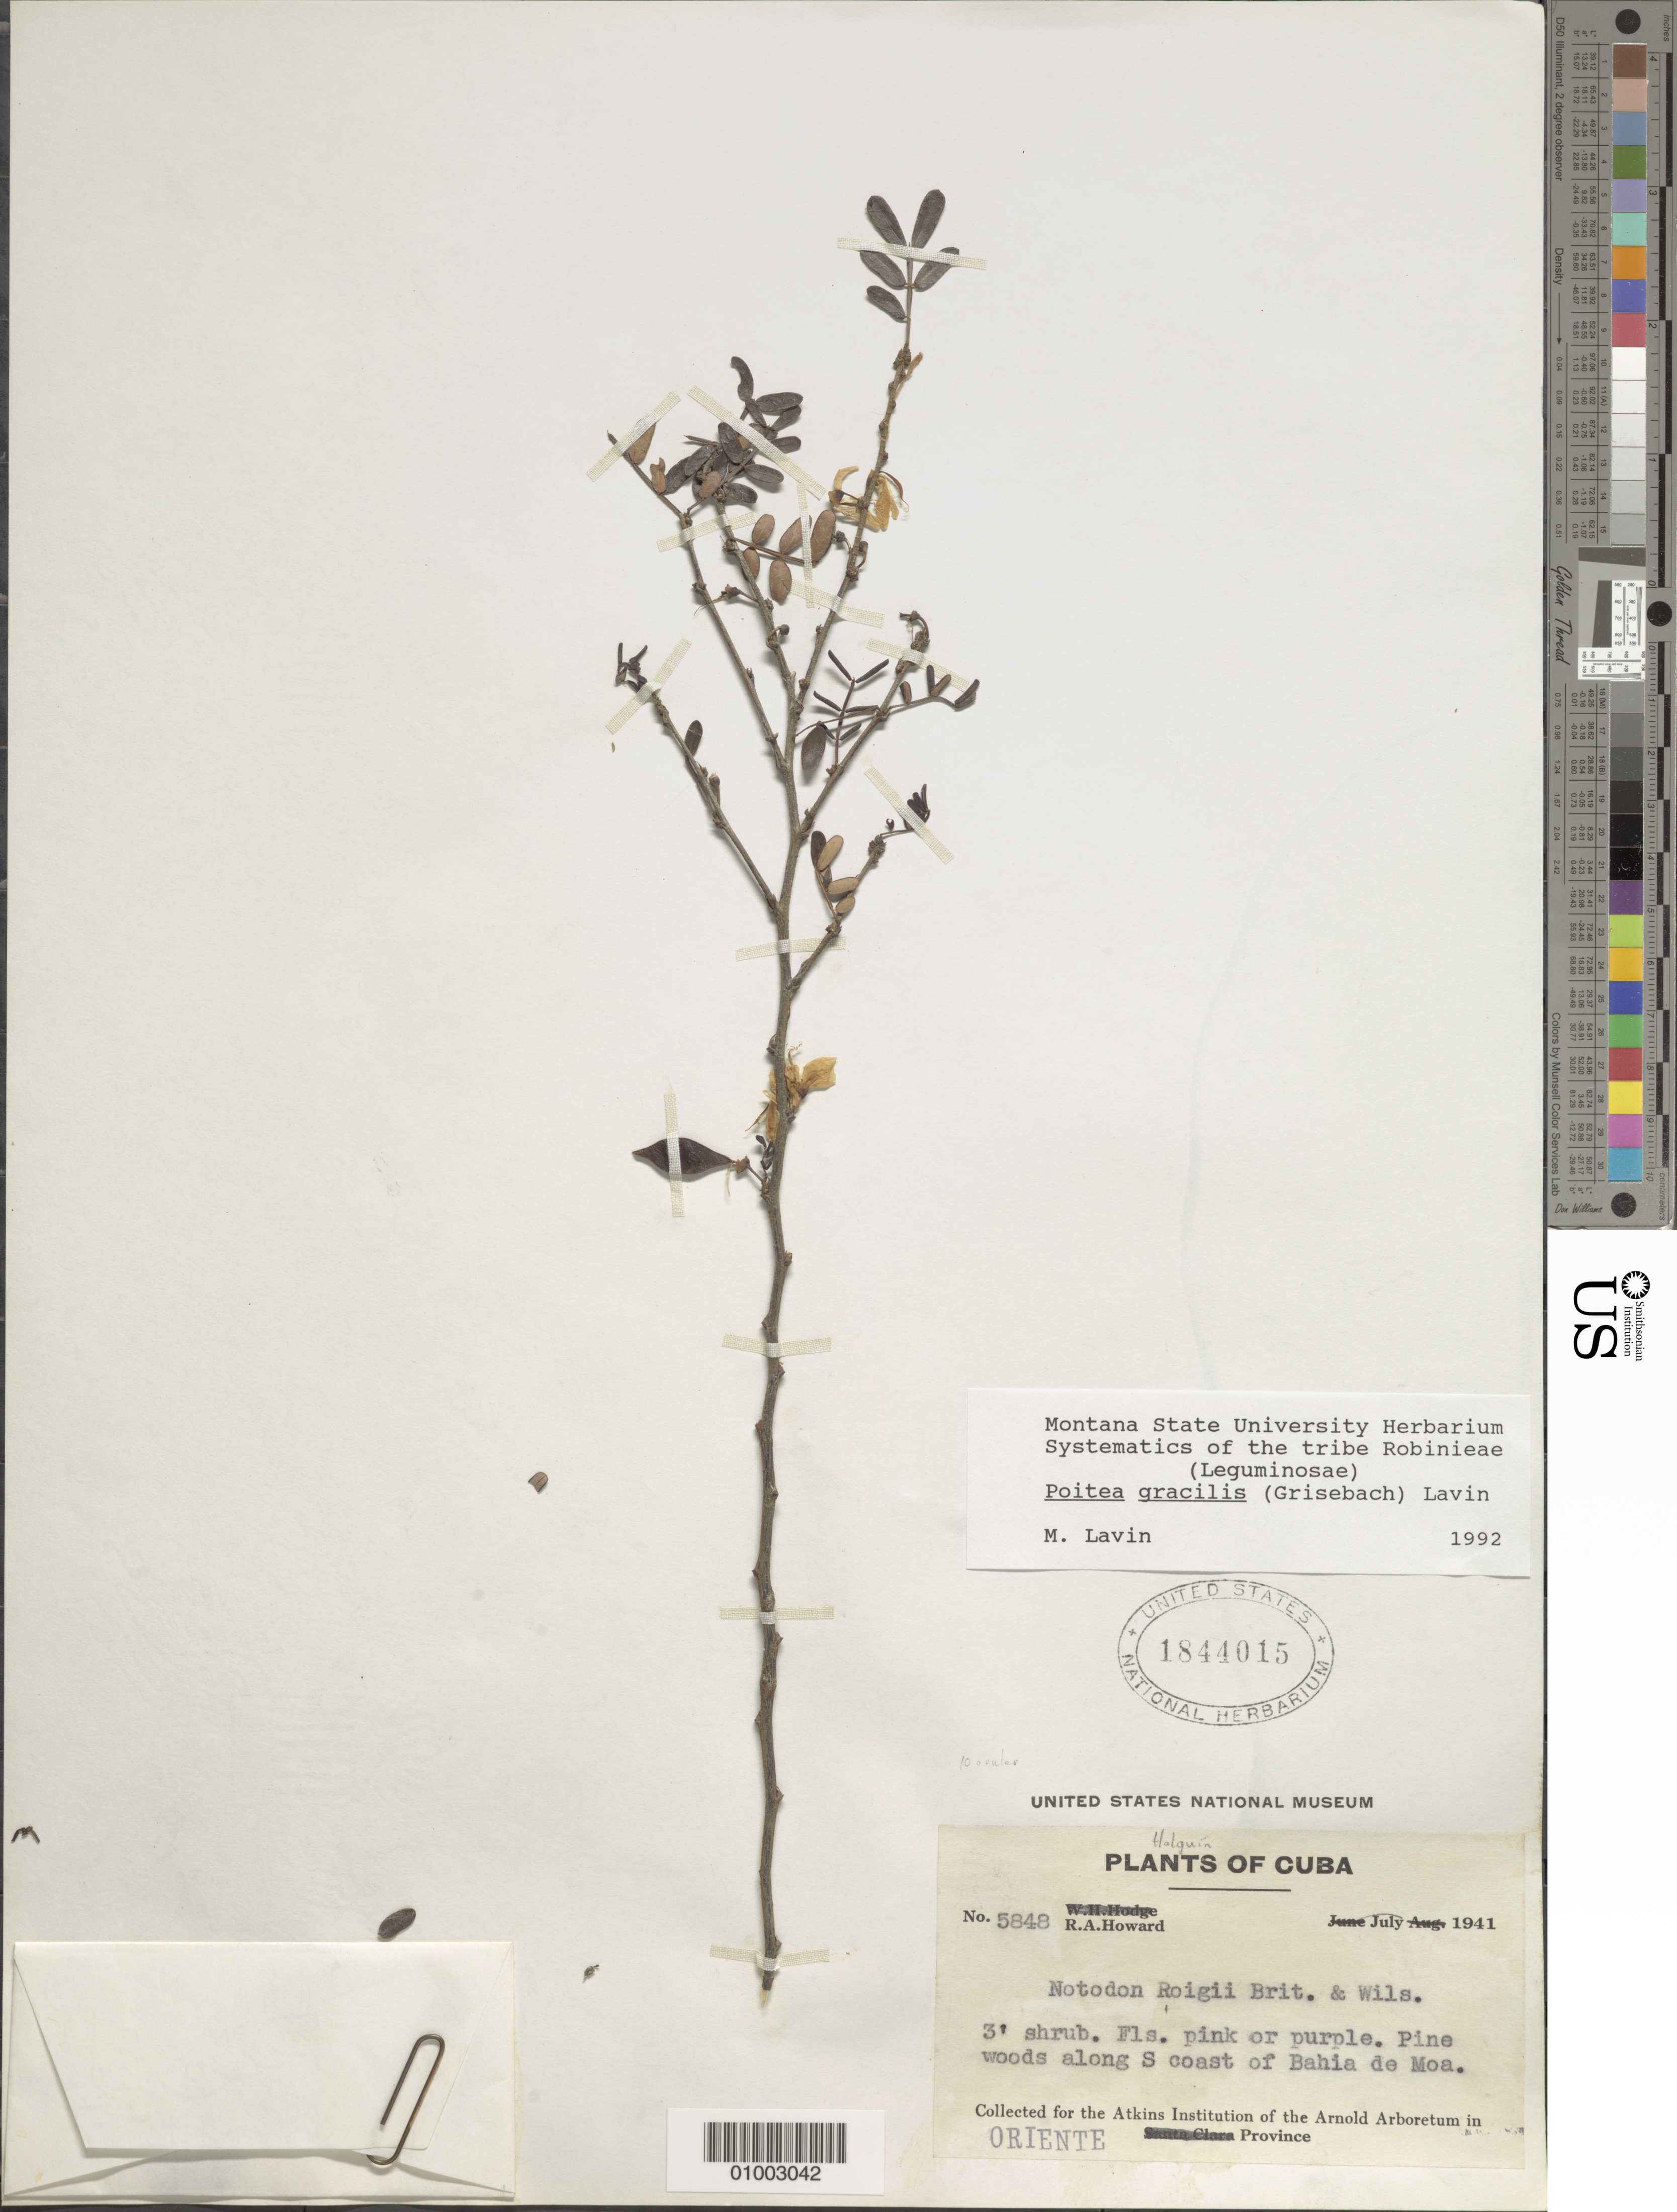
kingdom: Plantae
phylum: Tracheophyta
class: Magnoliopsida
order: Fabales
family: Fabaceae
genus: Poitea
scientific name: Poitea gracilis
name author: (Griseb.) Lavin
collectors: R. A. Howard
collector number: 5848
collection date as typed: Jul 1941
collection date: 1941-07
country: Cuba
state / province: Holguín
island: Cuba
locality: Pine woods along S coast of Bahia de Moa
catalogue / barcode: US 1844015